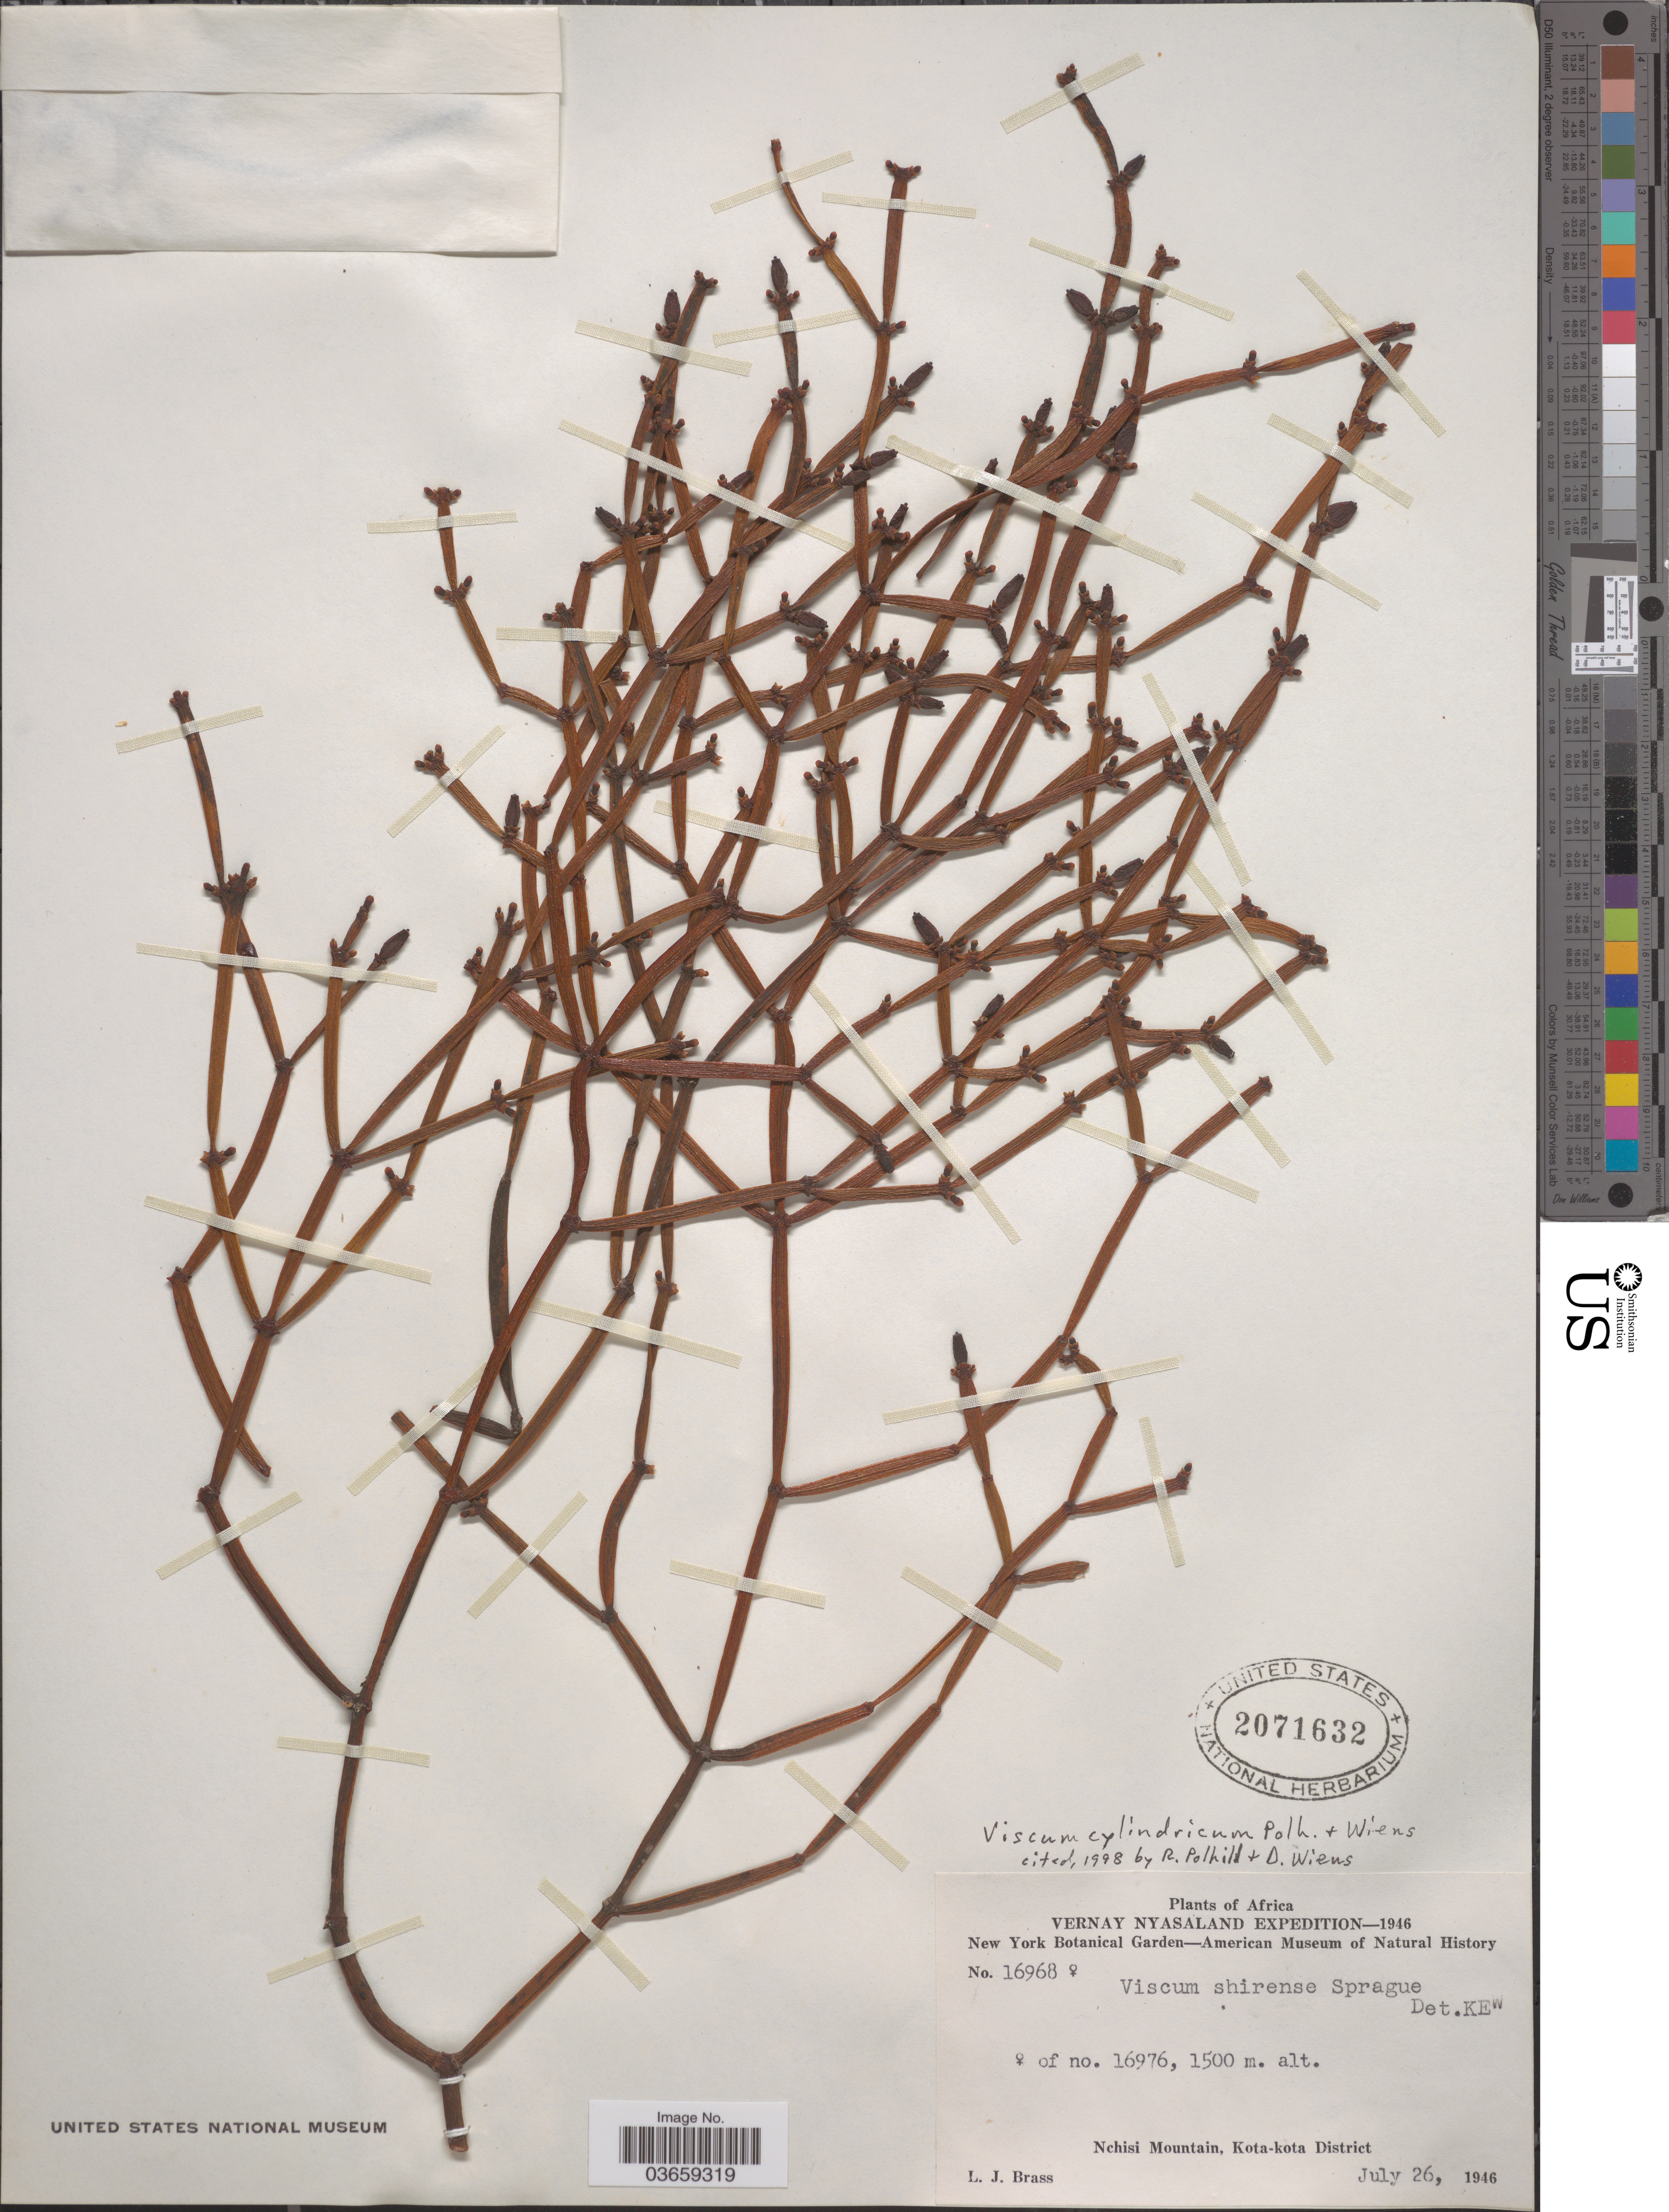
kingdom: Plantae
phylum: Tracheophyta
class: Magnoliopsida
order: Santalales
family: Viscaceae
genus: Viscum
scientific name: Viscum cylindricum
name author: Polhill & Wiens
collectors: L. J. Brass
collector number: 16968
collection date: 1946-07-26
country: Malawi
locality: Vernay Nyasaland. Nchisi Mountain, Kota-kota District.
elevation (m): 1500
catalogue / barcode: US 2071632